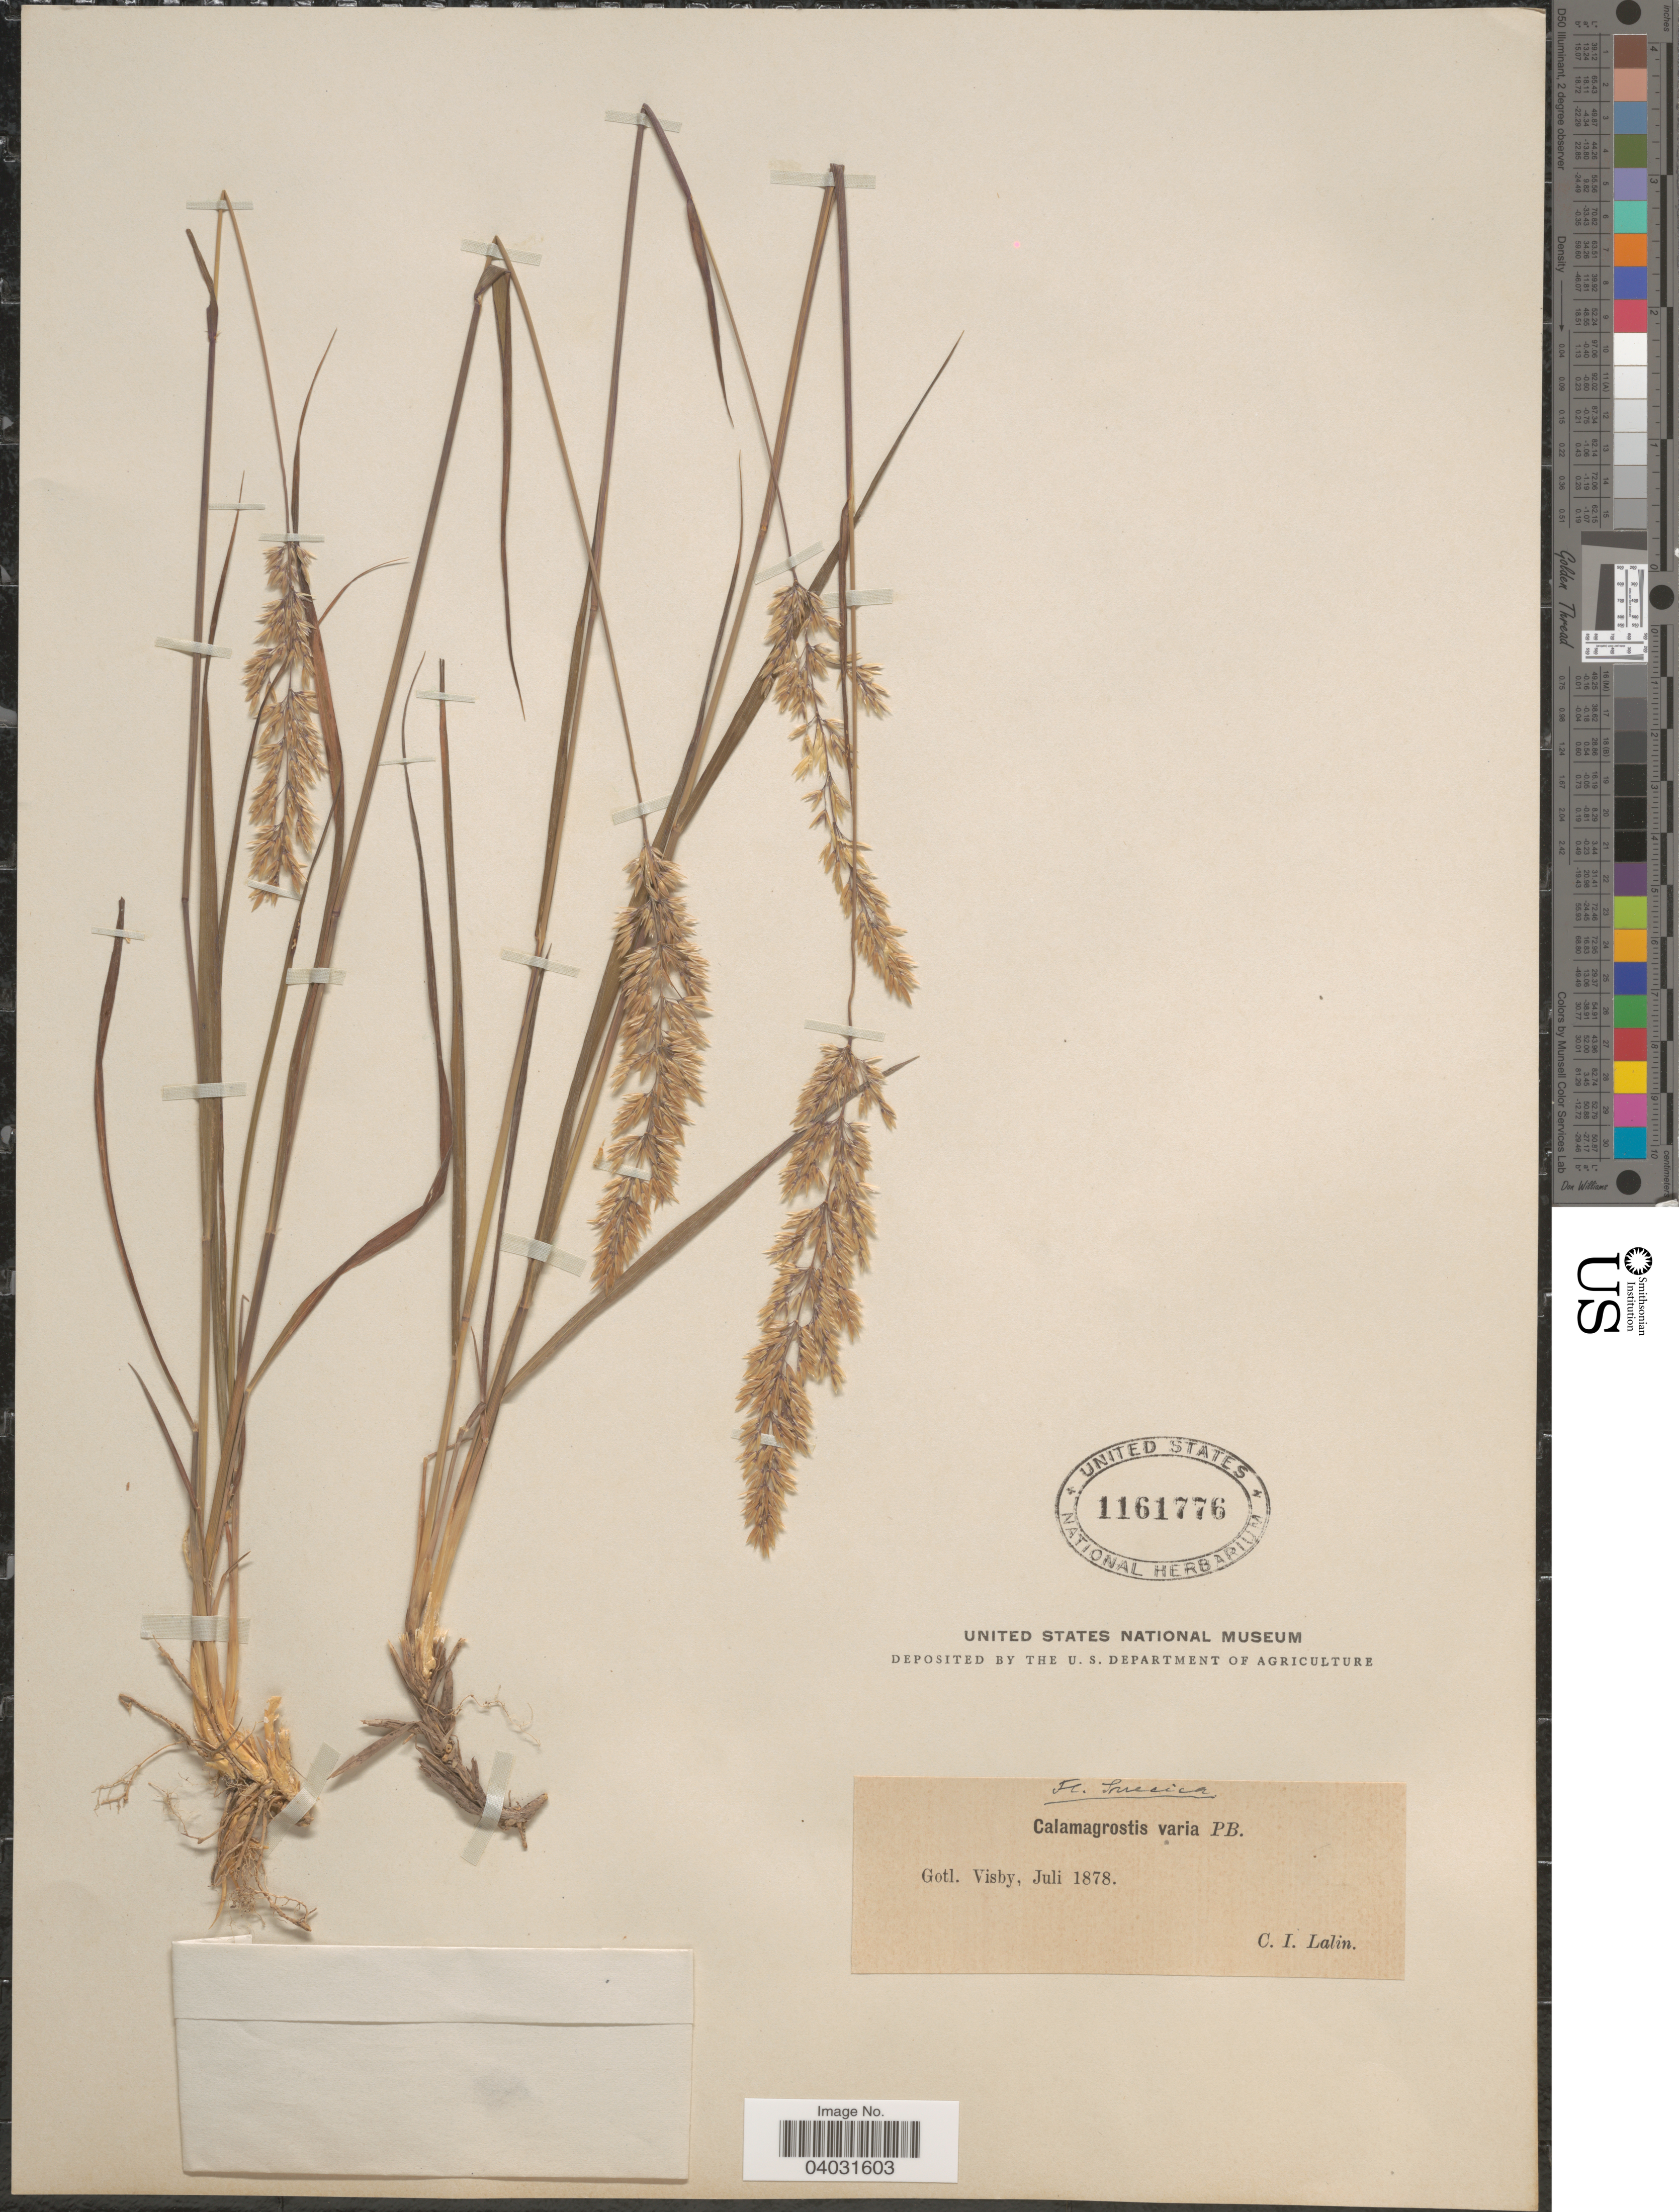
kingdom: Plantae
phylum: Tracheophyta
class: Liliopsida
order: Poales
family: Poaceae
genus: Calamagrostis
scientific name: Calamagrostis varia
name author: Host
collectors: C. Lalin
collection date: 1878-07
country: Sweden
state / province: Gotland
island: Gotland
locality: Suecica. Gotl. Visby.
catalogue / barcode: US 1161776